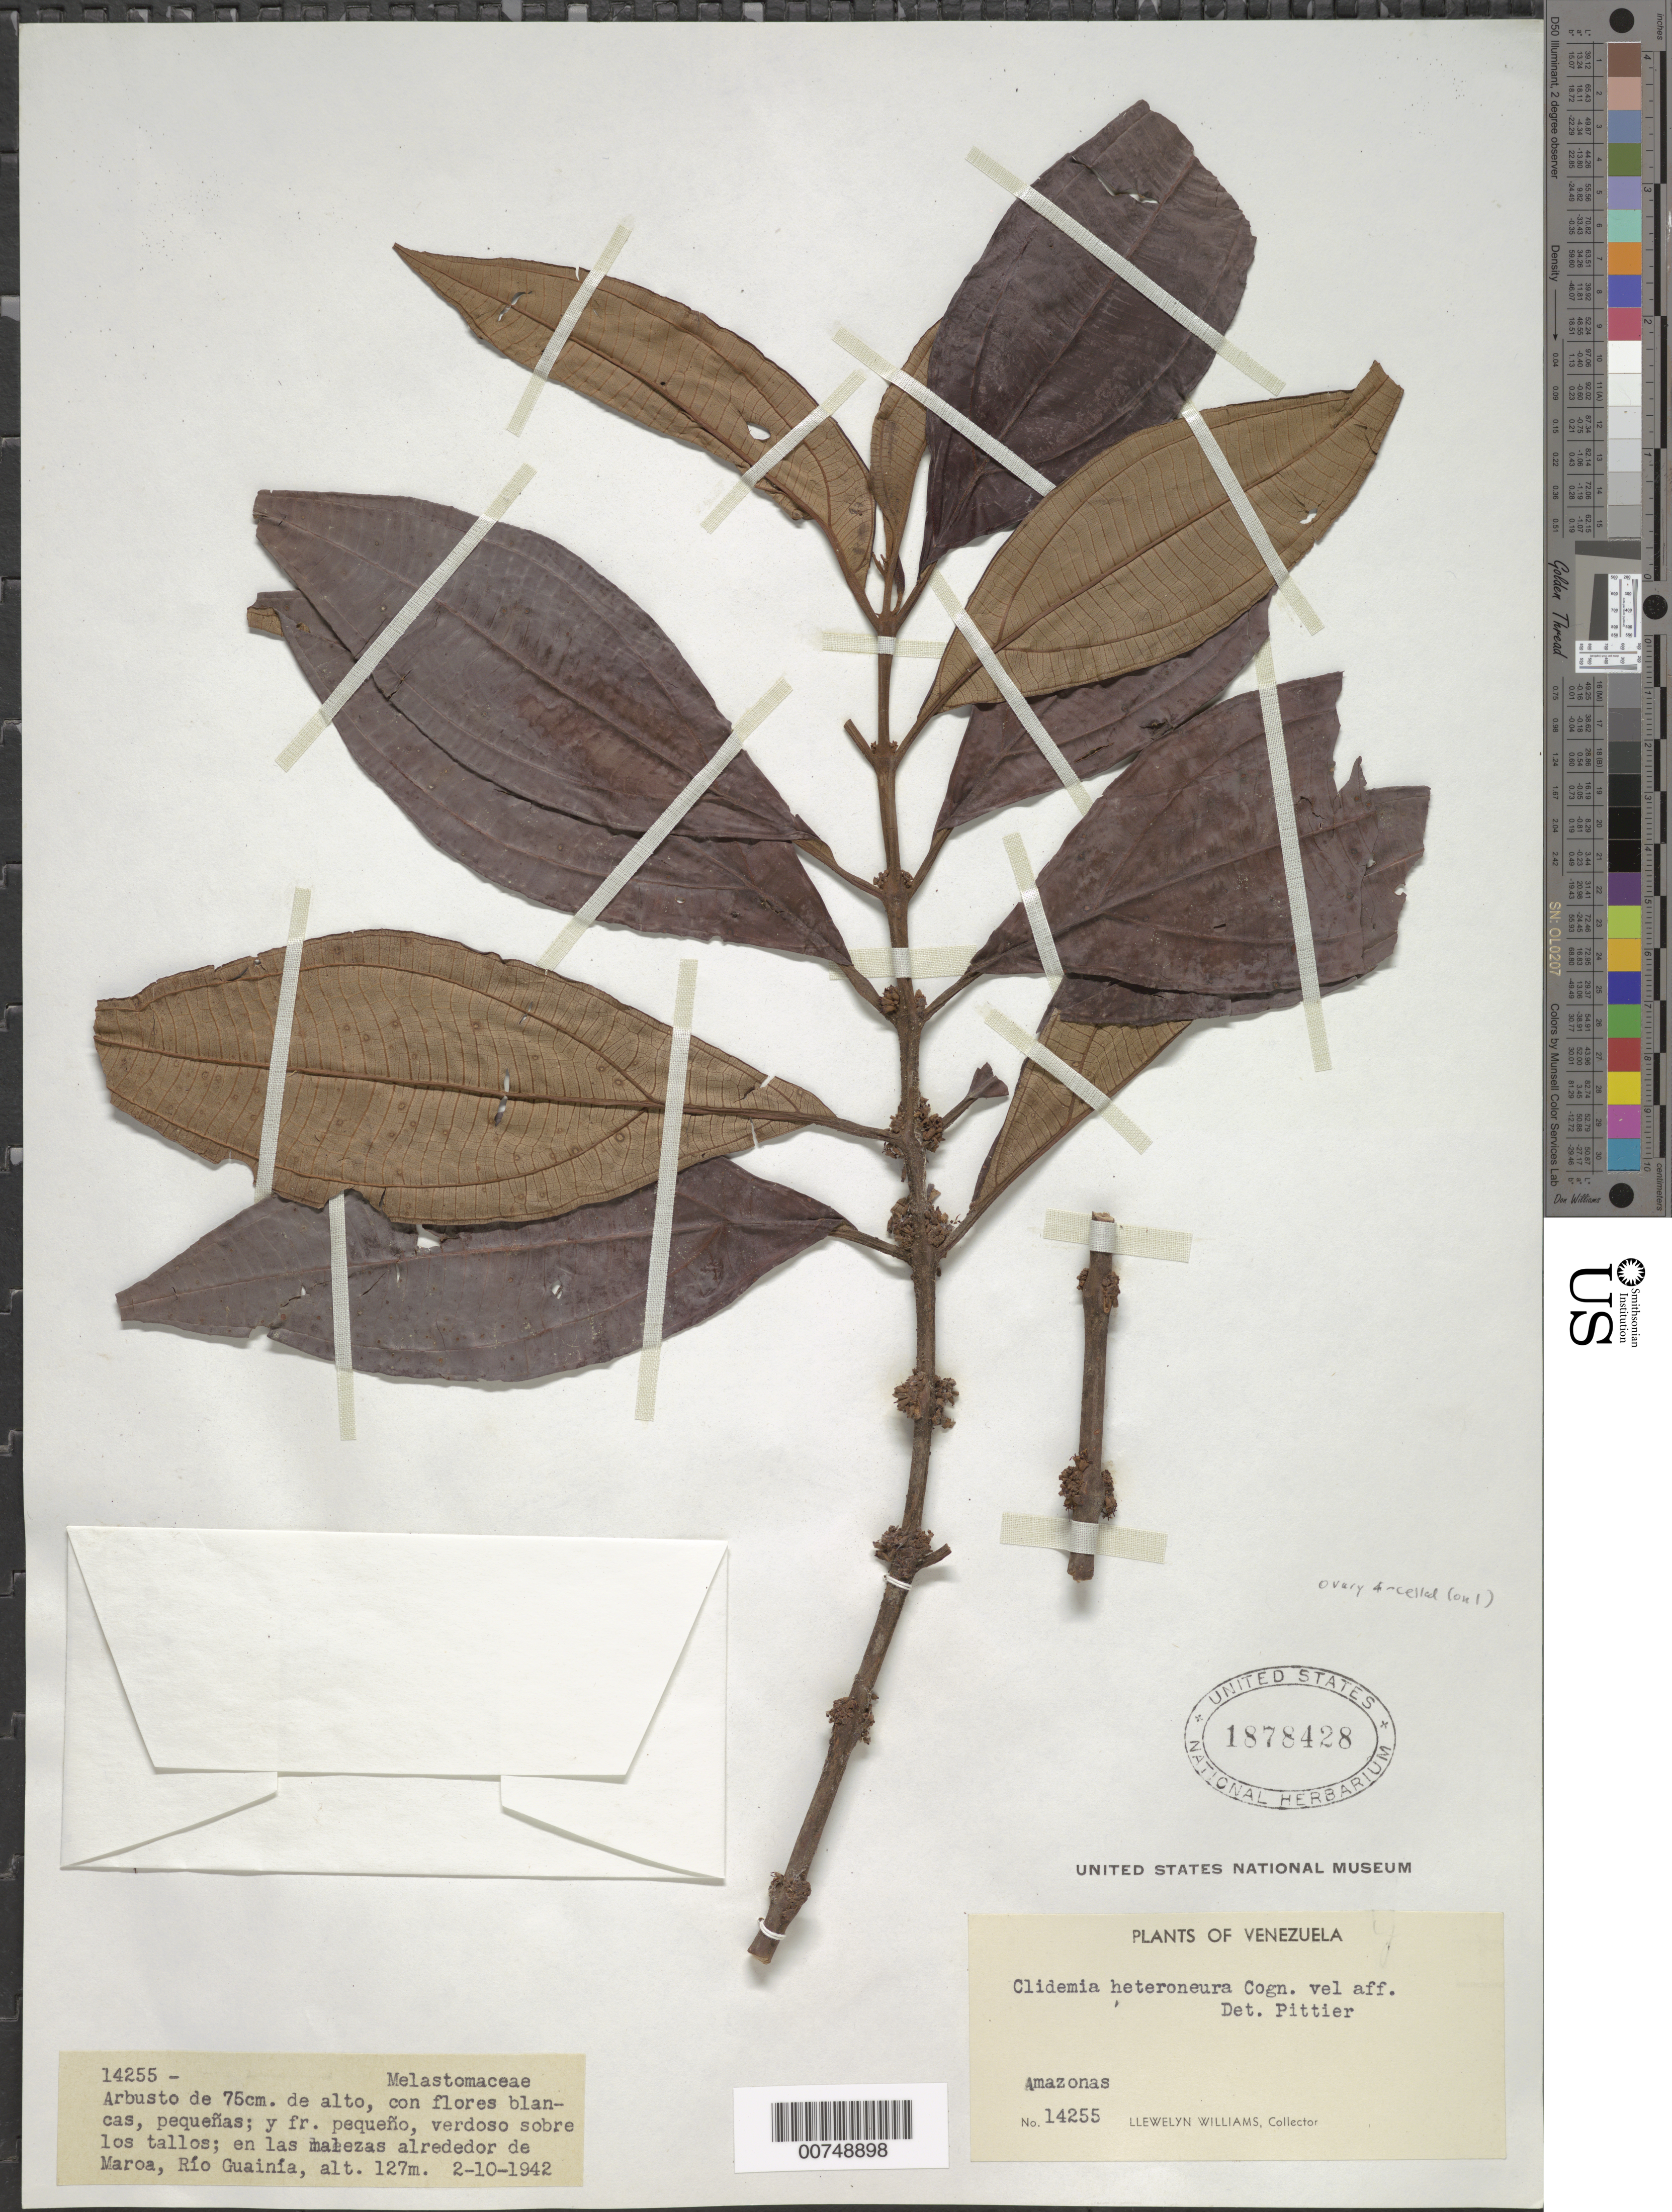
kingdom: Plantae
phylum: Tracheophyta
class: Magnoliopsida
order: Myrtales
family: Melastomataceae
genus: Clidemia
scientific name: Clidemia heteroneura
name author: (DC.) Cogn.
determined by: Pittier, Henri F.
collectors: Ll. Williams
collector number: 14255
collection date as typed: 10-Feb-42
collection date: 1942-02-10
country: Venezuela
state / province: Amazonas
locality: Maroa, Río Guainía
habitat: Malezas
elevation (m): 127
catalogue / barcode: US 1878428